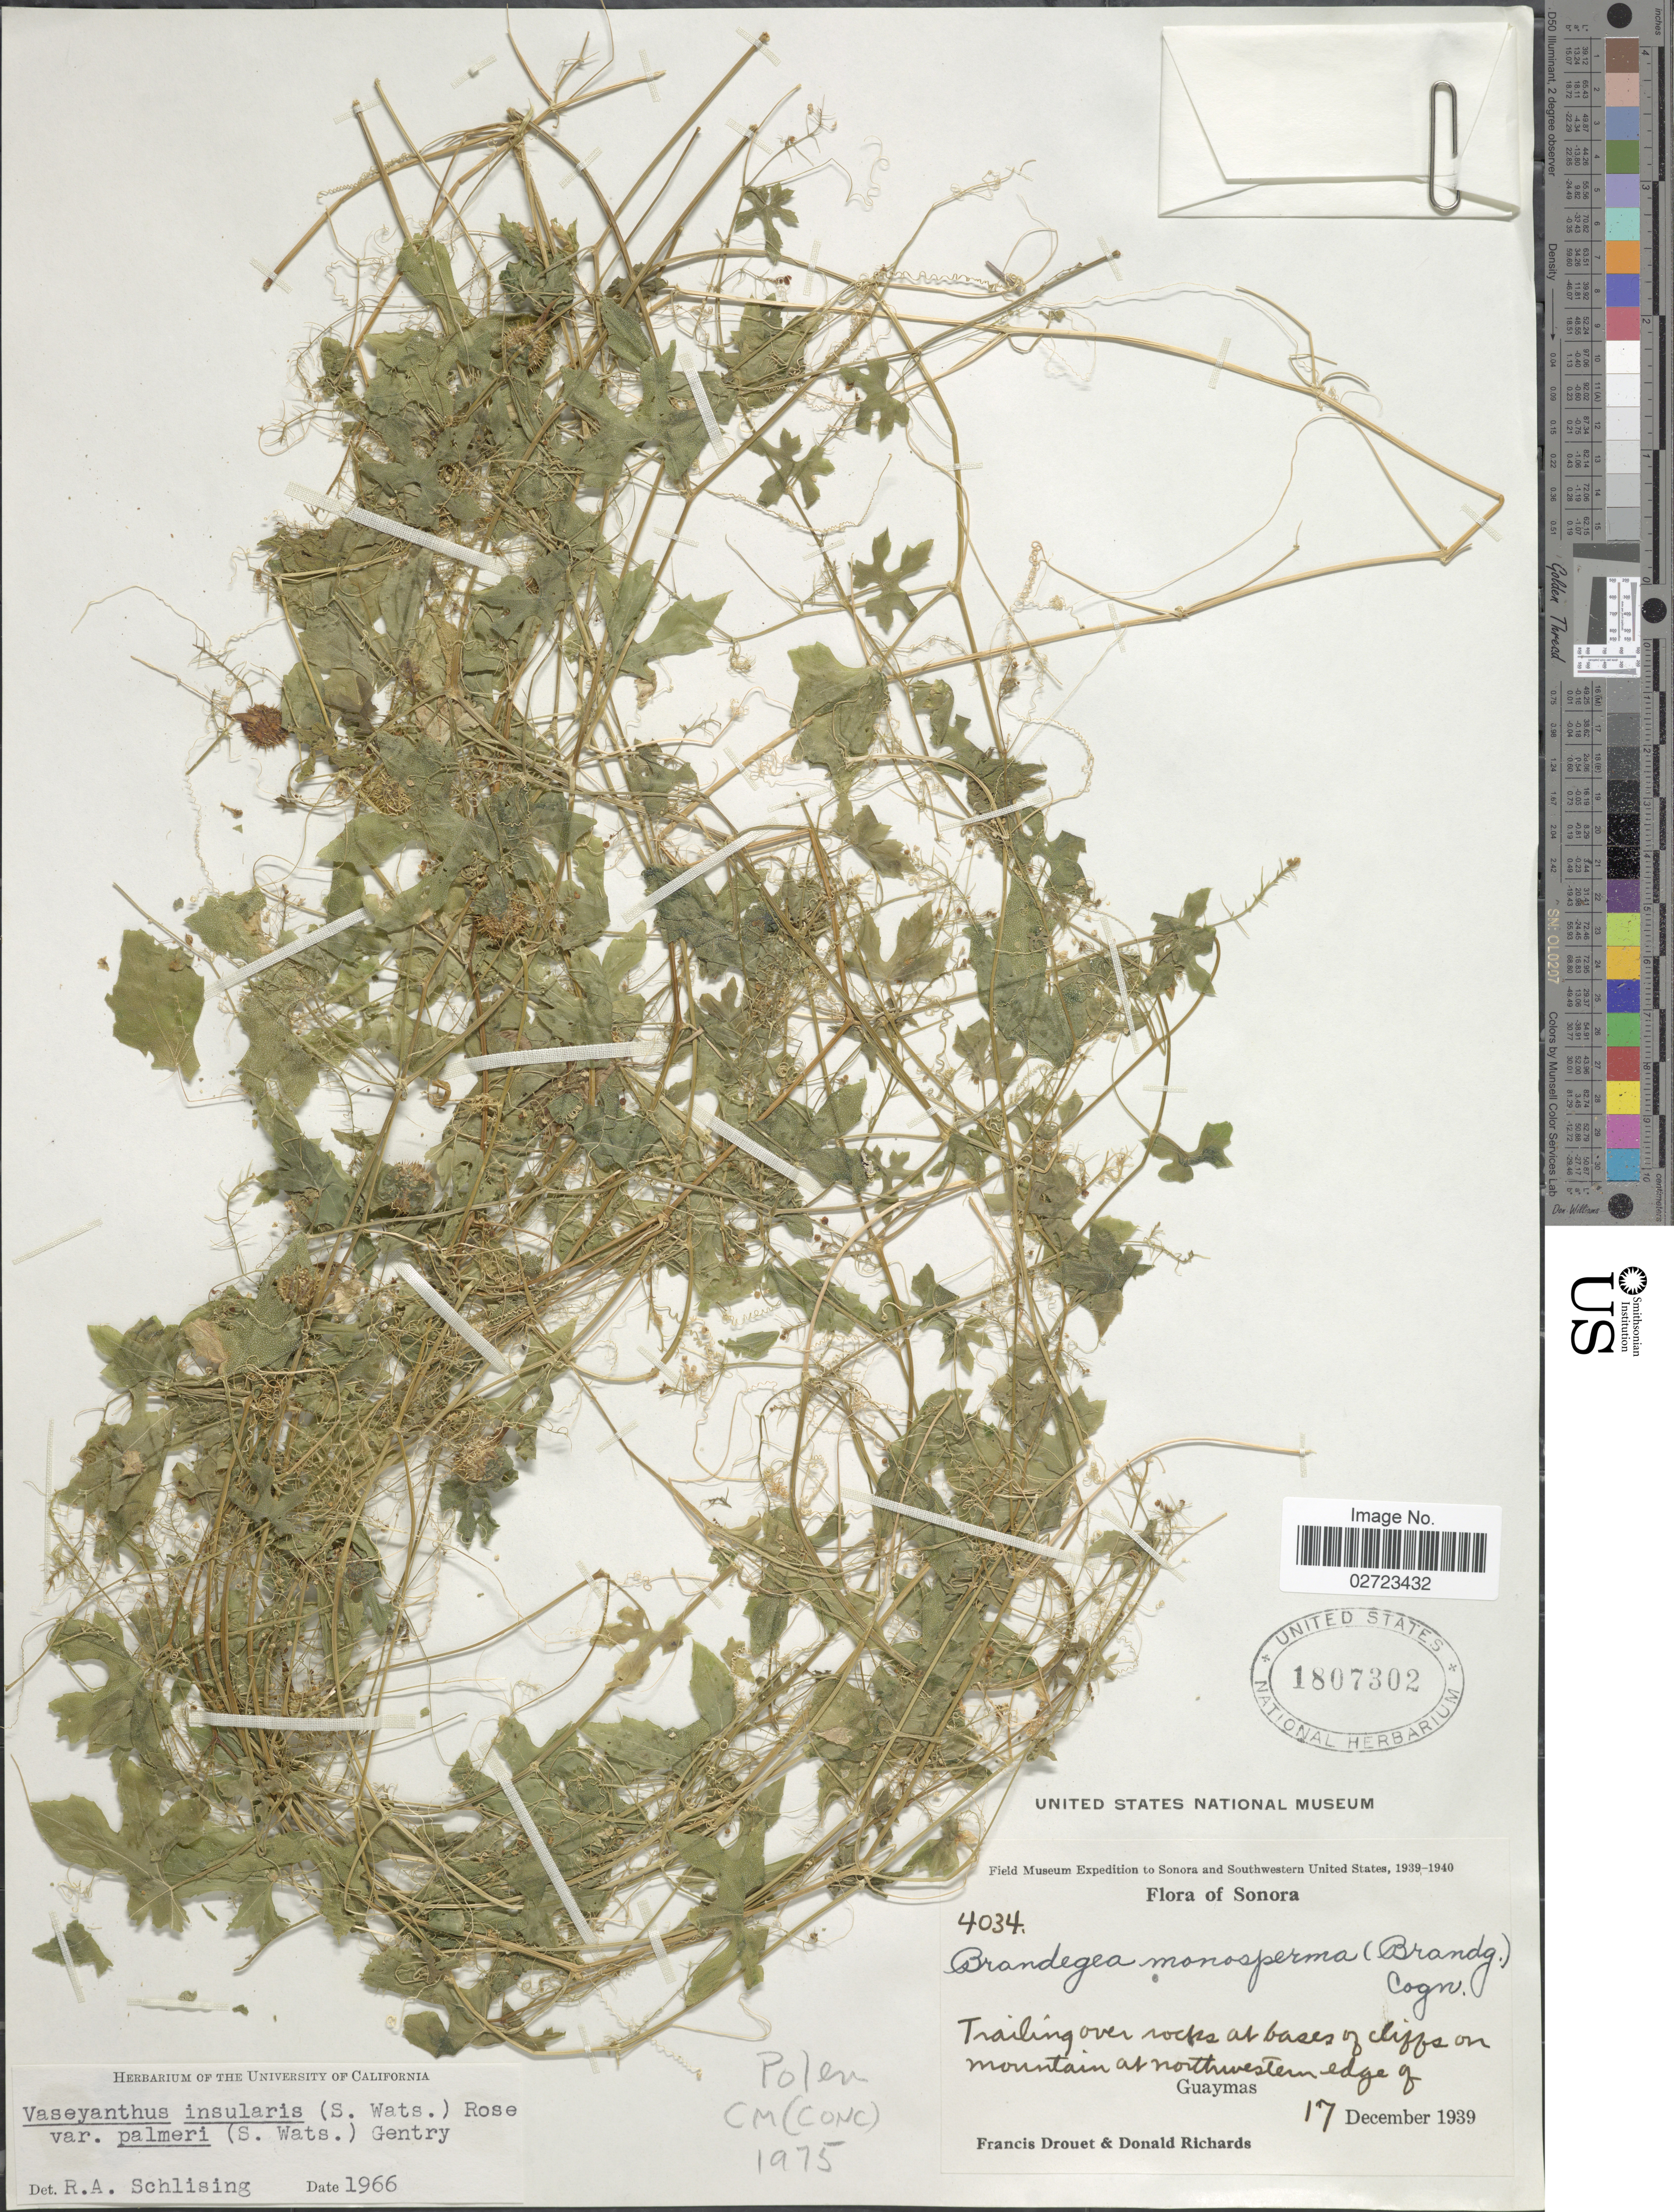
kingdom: Plantae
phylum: Tracheophyta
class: Magnoliopsida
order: Cucurbitales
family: Cucurbitaceae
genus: Echinopepon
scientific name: Echinopepon insularis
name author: S. Watson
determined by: Strong, Mark T., (BOT), Smithsonian Institution - National Museum of Natural History (UNITED STATES)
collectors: F. E. Drouet & D. Richards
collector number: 4034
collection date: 1939-12-17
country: Mexico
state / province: Sonora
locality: Trailing over rocks at bases of cliffs on mountain at northwestern edge of Guaymas.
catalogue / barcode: US 1807302